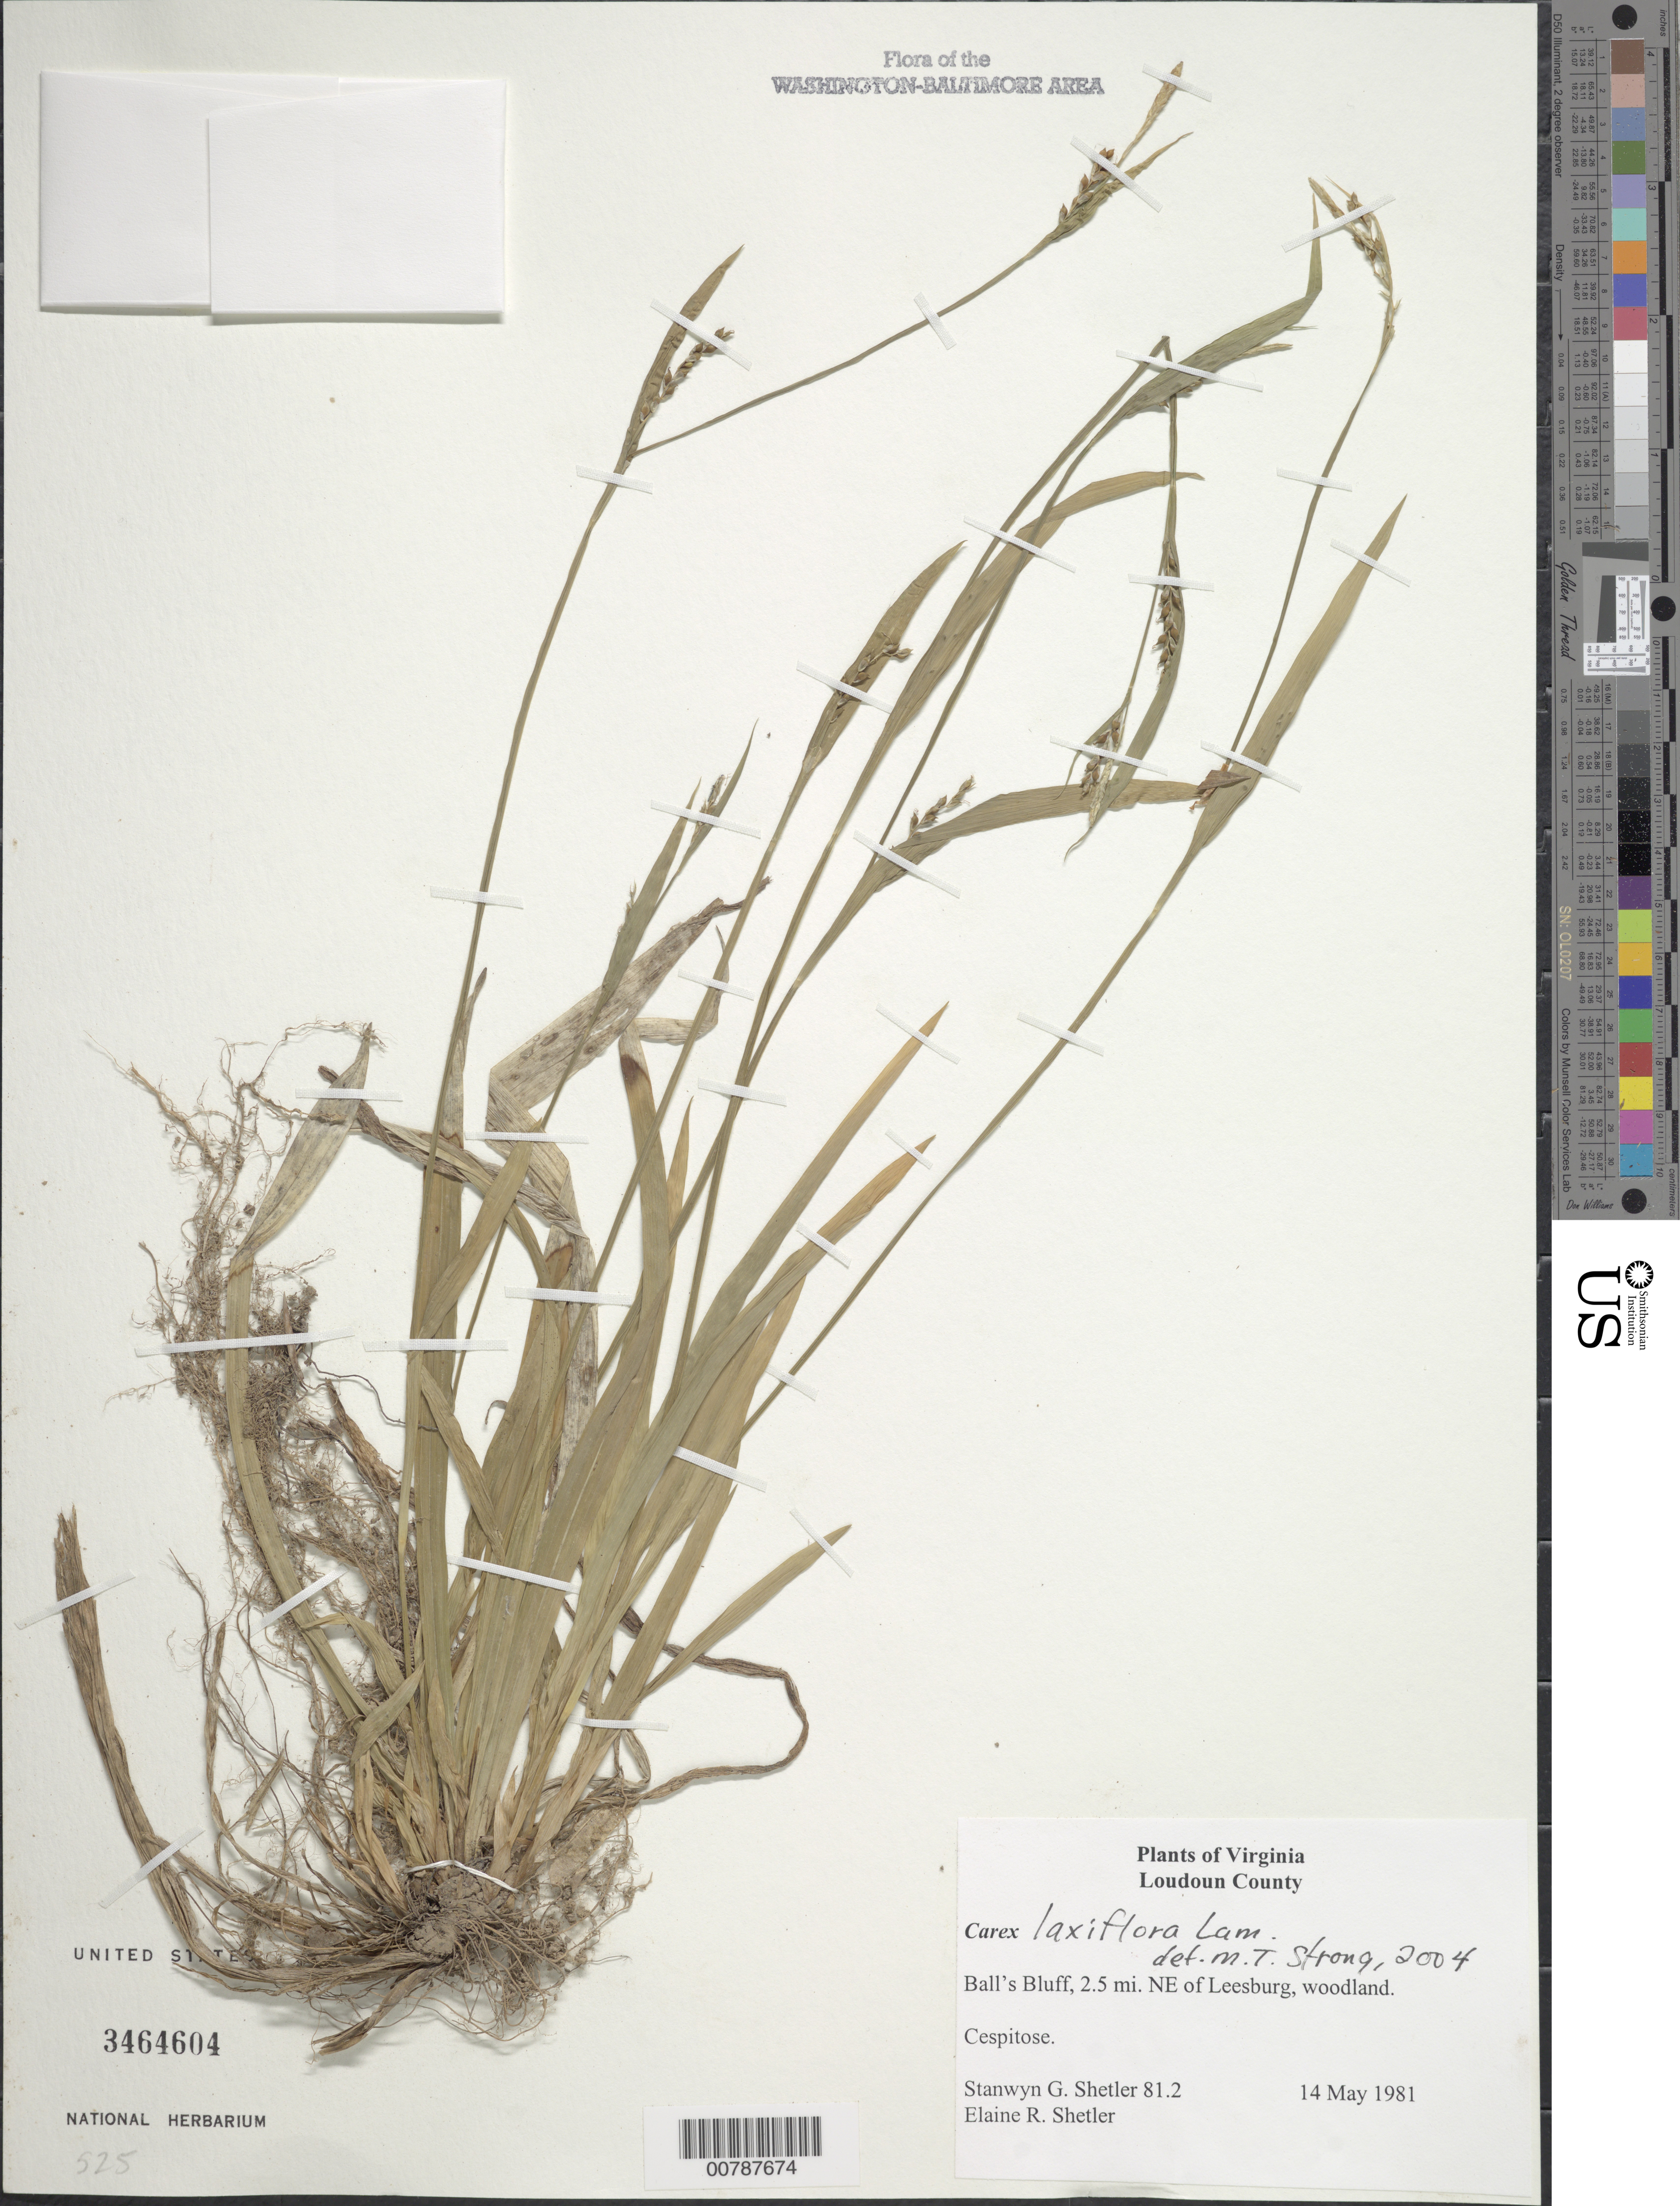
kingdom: Plantae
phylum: Tracheophyta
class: Liliopsida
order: Poales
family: Cyperaceae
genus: Carex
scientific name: Carex laxiflora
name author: Lam.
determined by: Strong, M. T., (US), Smithsonian Institution - National Museum of Natural History (UNITED STATES)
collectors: S. Shetler & E. R. Shetler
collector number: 81.2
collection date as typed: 14 May 1981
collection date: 1981-05-14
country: United States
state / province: Virginia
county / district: Loudoun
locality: Ball's Bluff, 2.5 mi. NE of Leesburg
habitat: Woodland.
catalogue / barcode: US 3464604